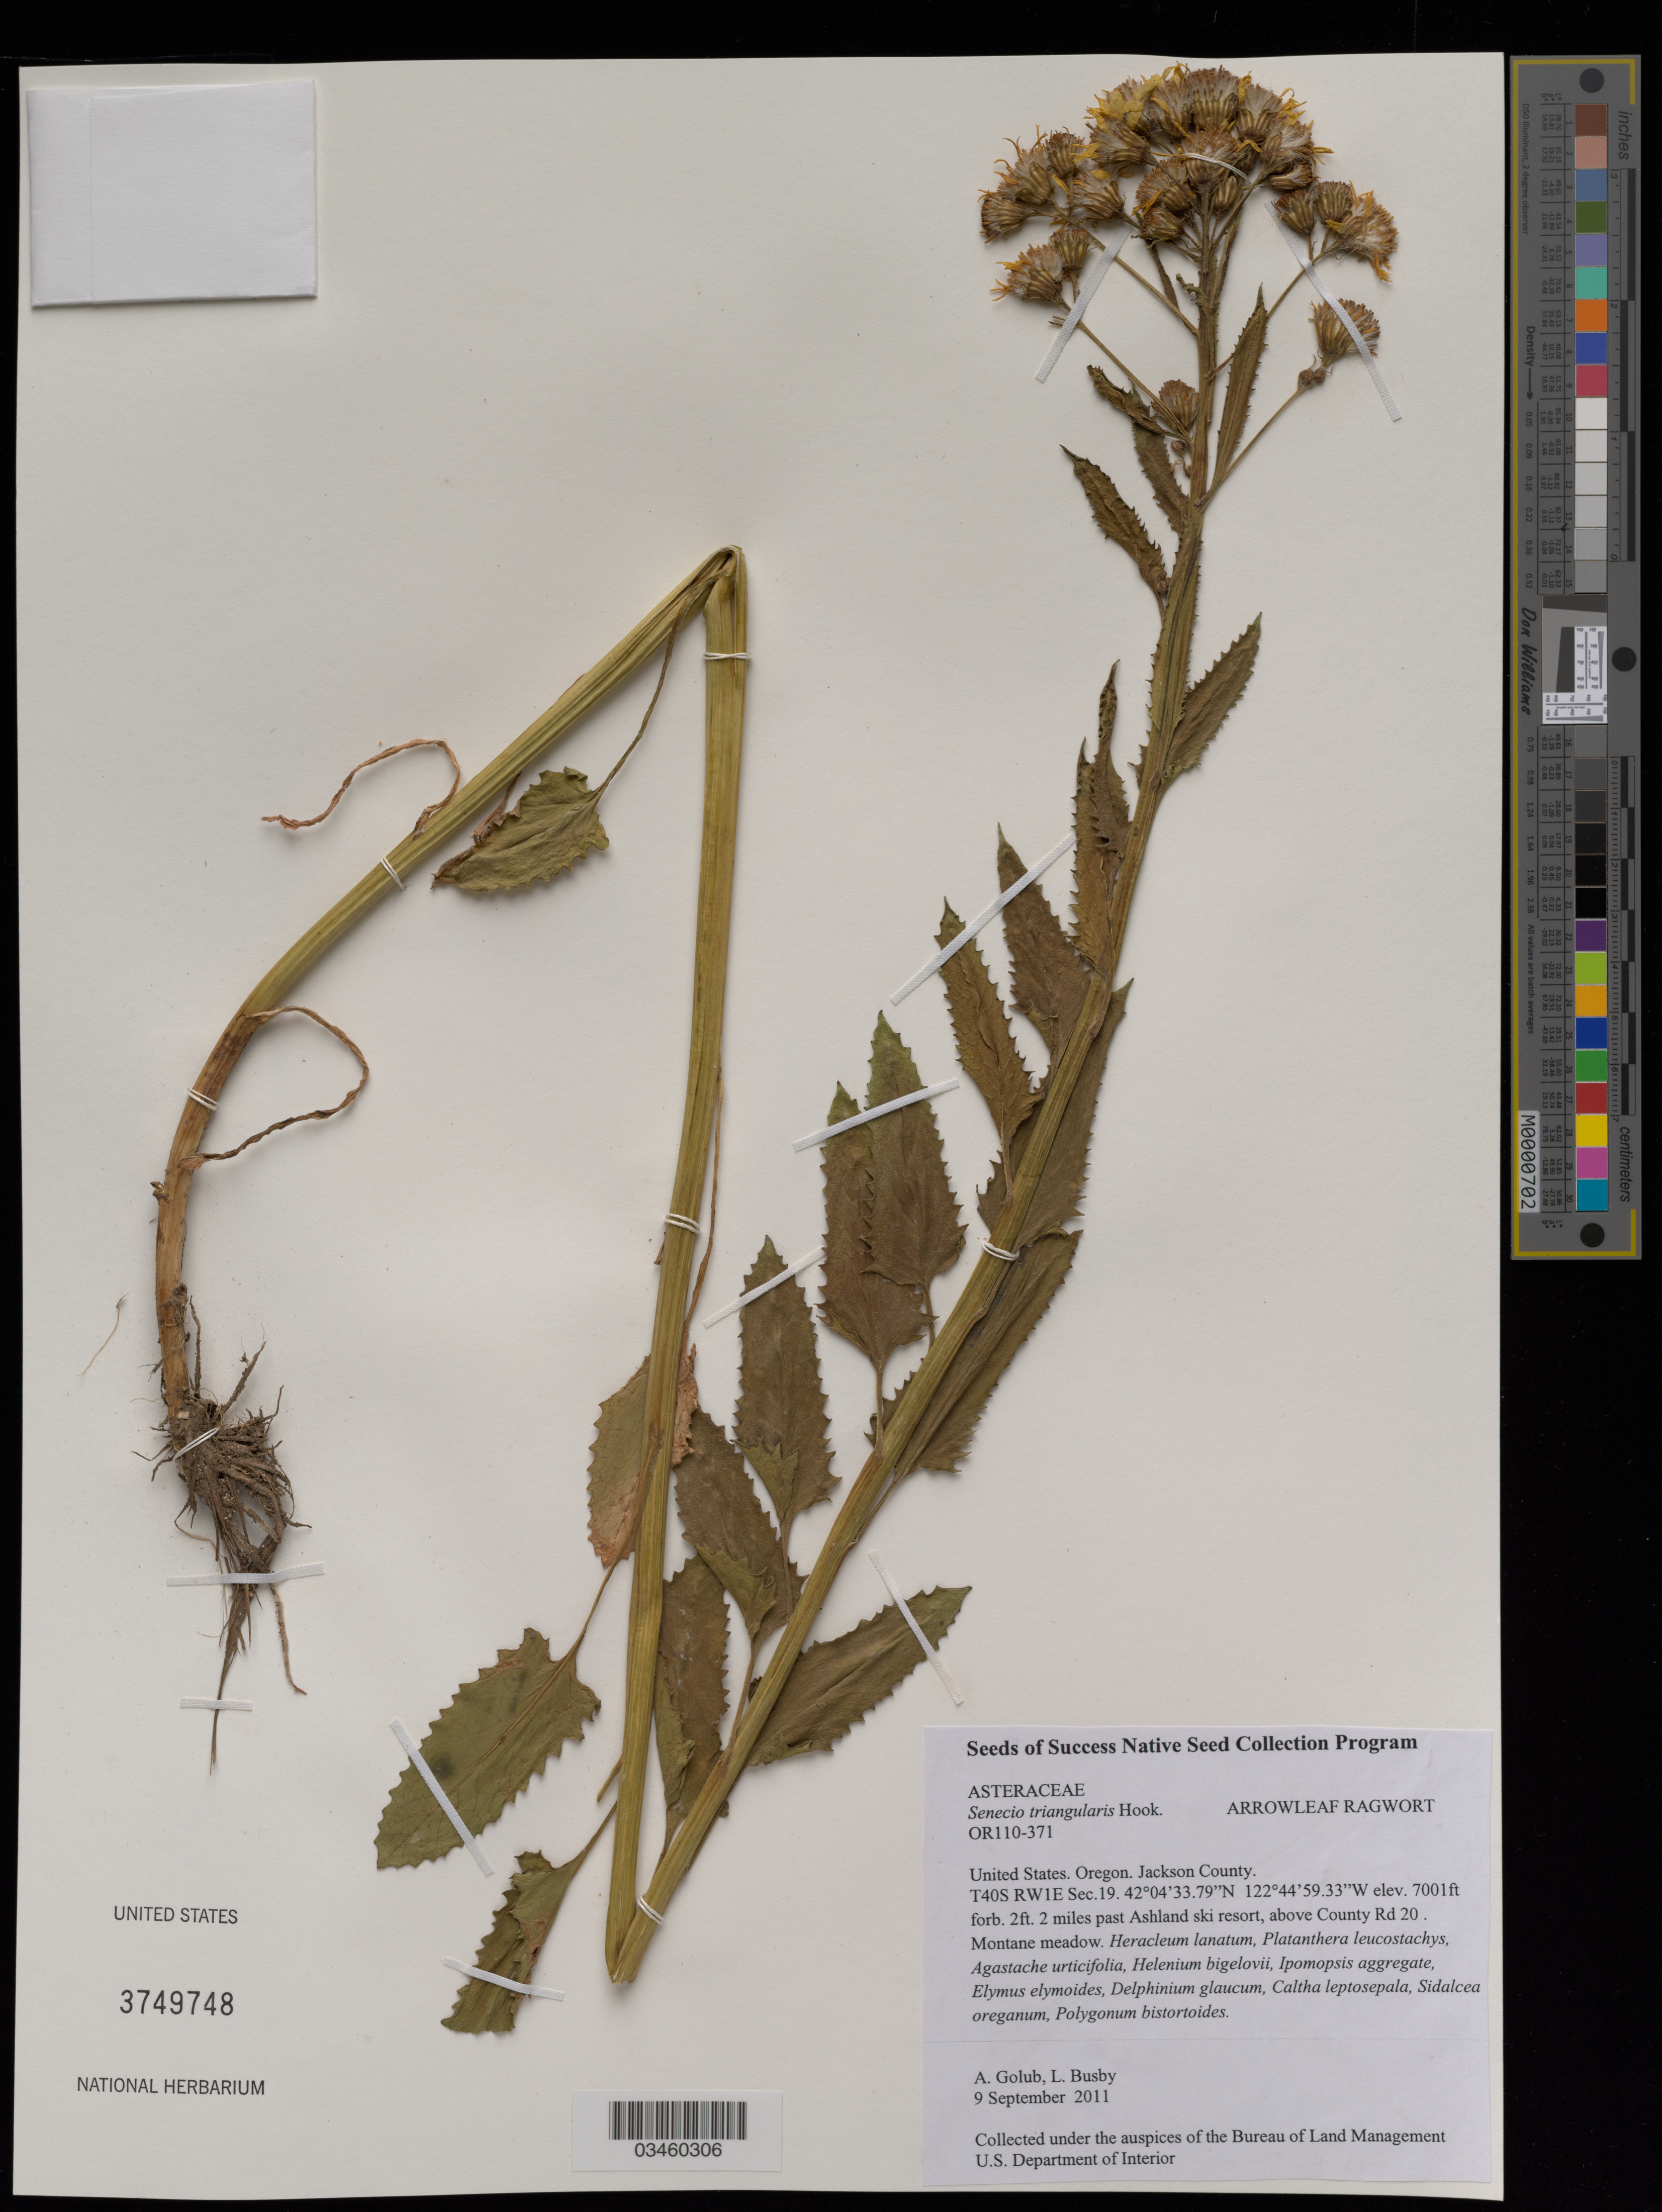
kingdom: Plantae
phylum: Tracheophyta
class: Magnoliopsida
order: Asterales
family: Asteraceae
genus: Senecio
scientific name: Senecio triangularis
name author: Hook.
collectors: A. Golub & L. Busby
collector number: OR110-371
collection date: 2011-09-09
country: United States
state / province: Oregon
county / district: Jackson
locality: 2 mi. past Ashland ski resort, above County Rd 20. T40S RW1E Sec 19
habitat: Montane meadow. With Heracleum lanatum, Agastache urticifolia, Helenium bigelovii, ect.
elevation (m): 2134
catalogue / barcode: US 3749748